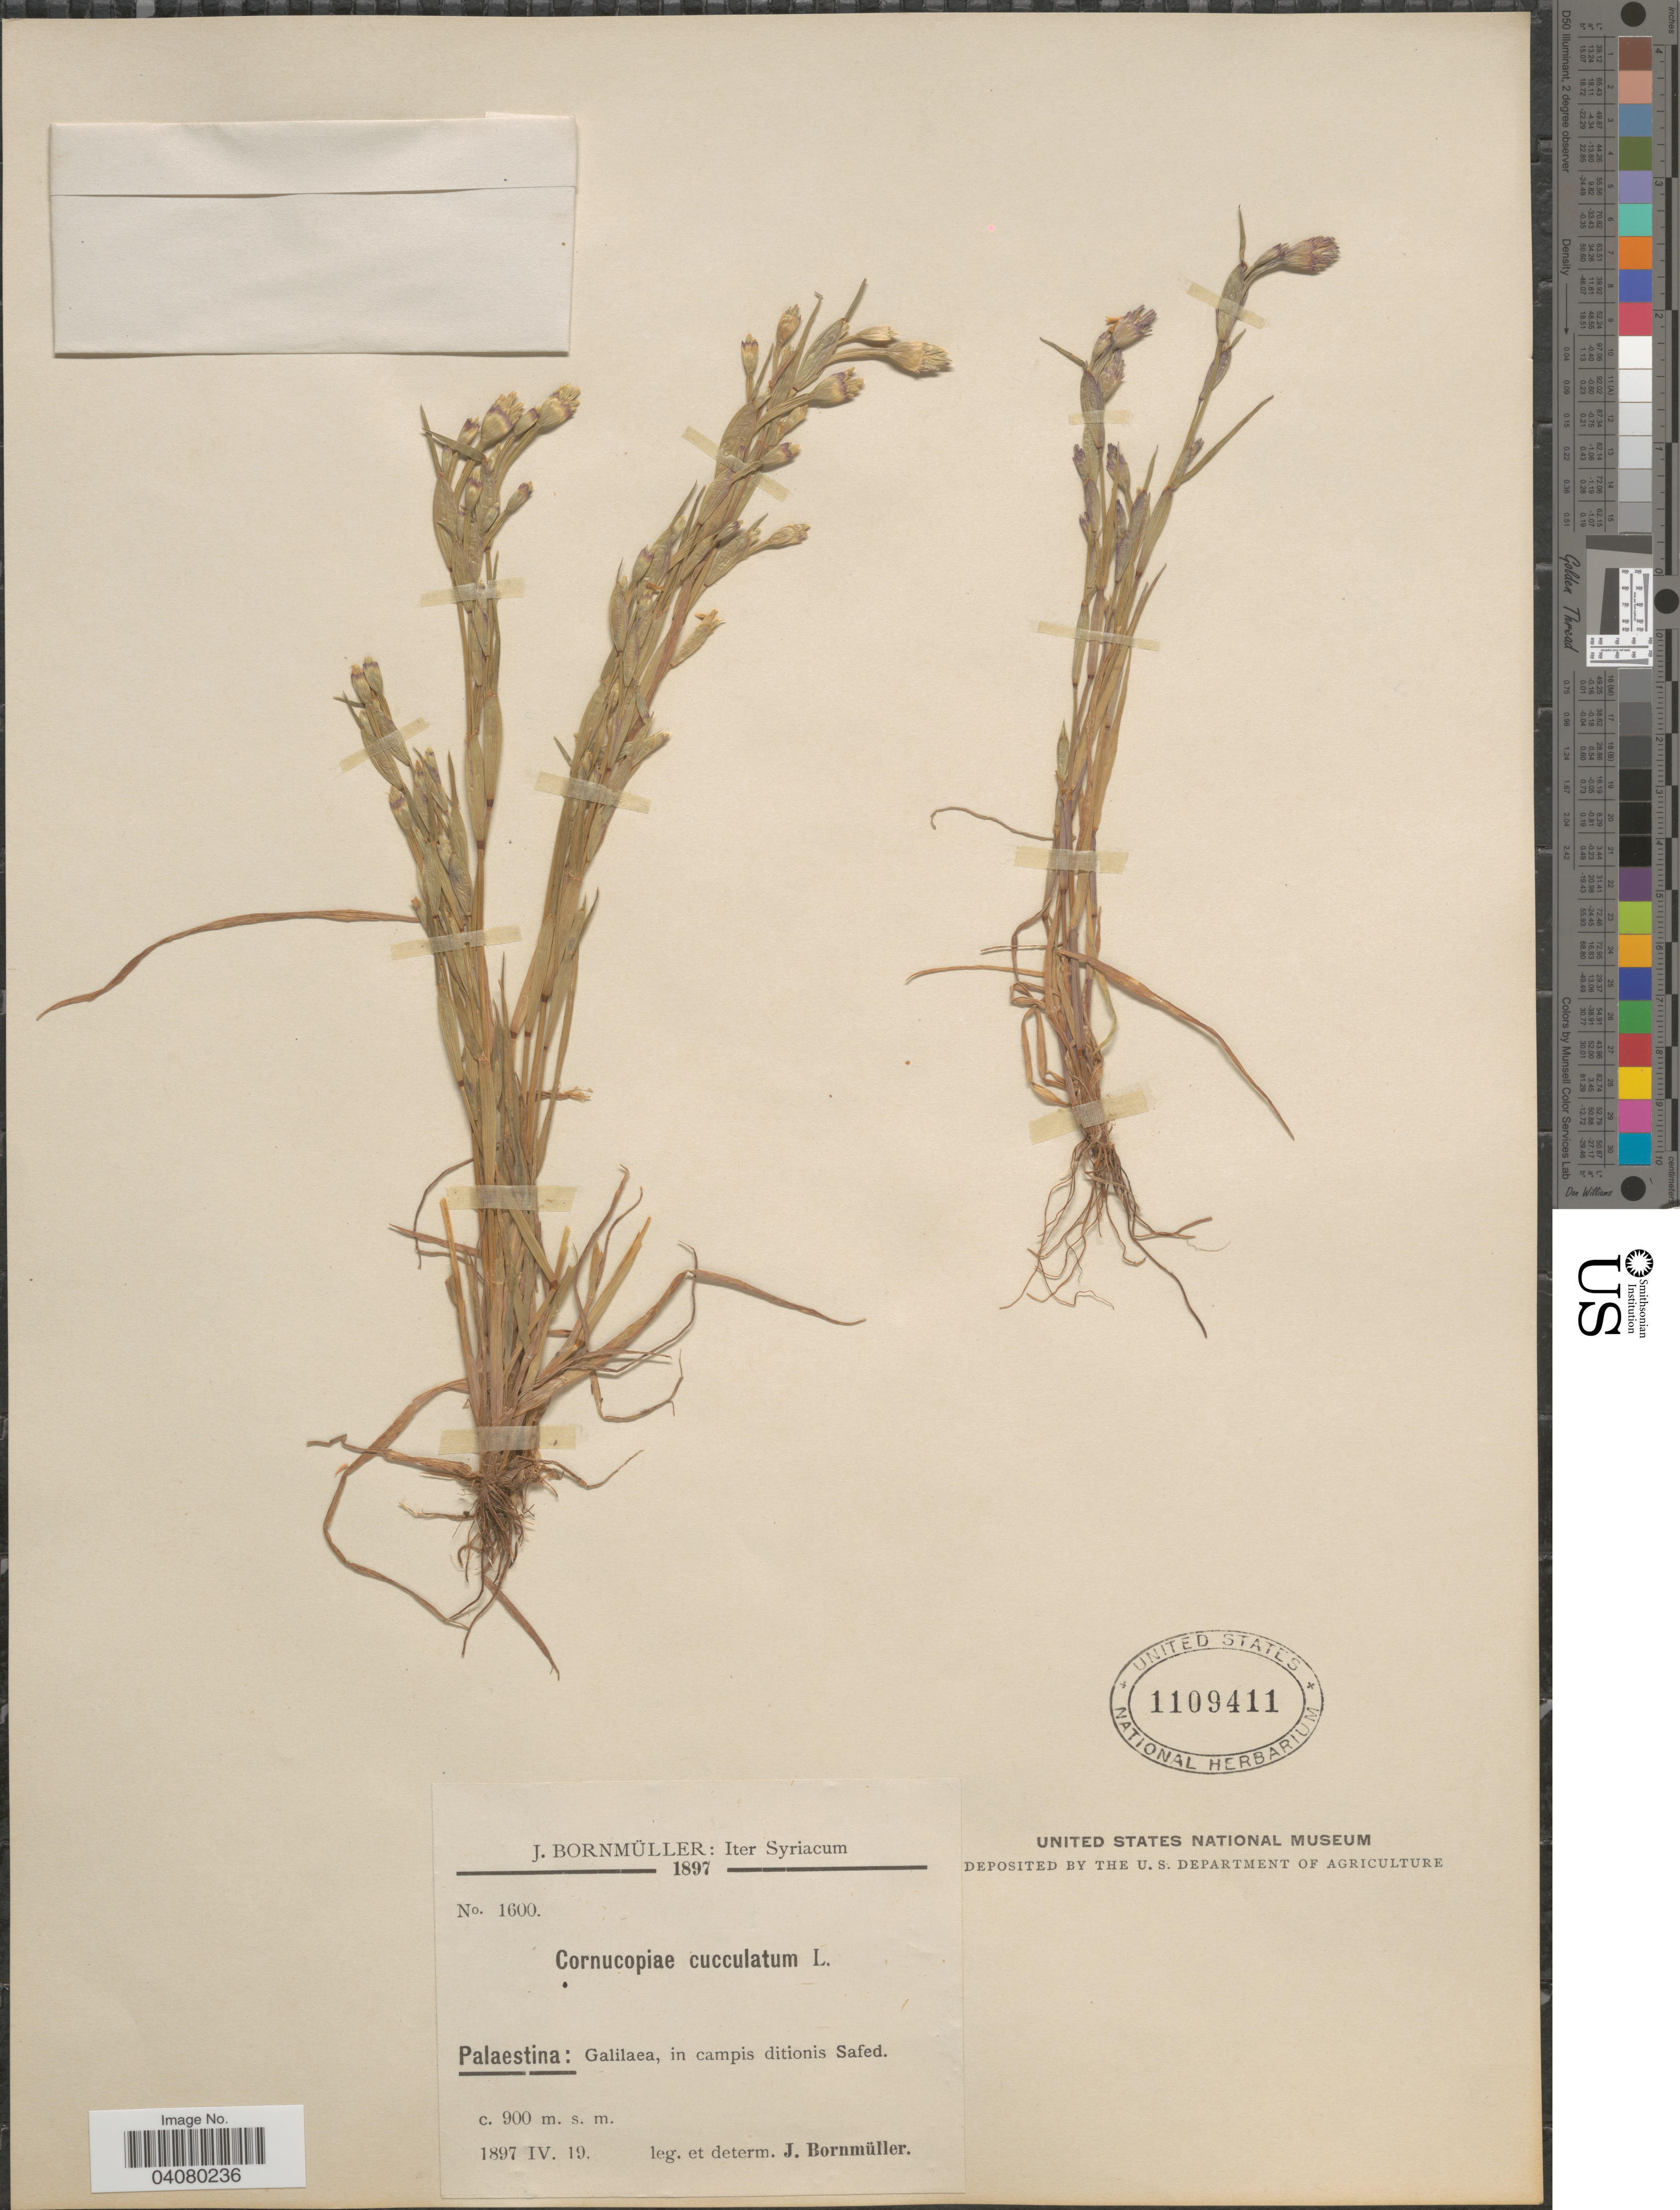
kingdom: Plantae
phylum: Tracheophyta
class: Liliopsida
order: Poales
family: Poaceae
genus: Cornucopiae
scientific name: Cornucopiae cucullatum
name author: L.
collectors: J. Bornmüller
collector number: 1600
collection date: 1897-04-19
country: Syria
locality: Iter Syriacum. Palaestina: Galilaea, in campis ditionis Safed.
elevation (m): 900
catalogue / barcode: US 1109411